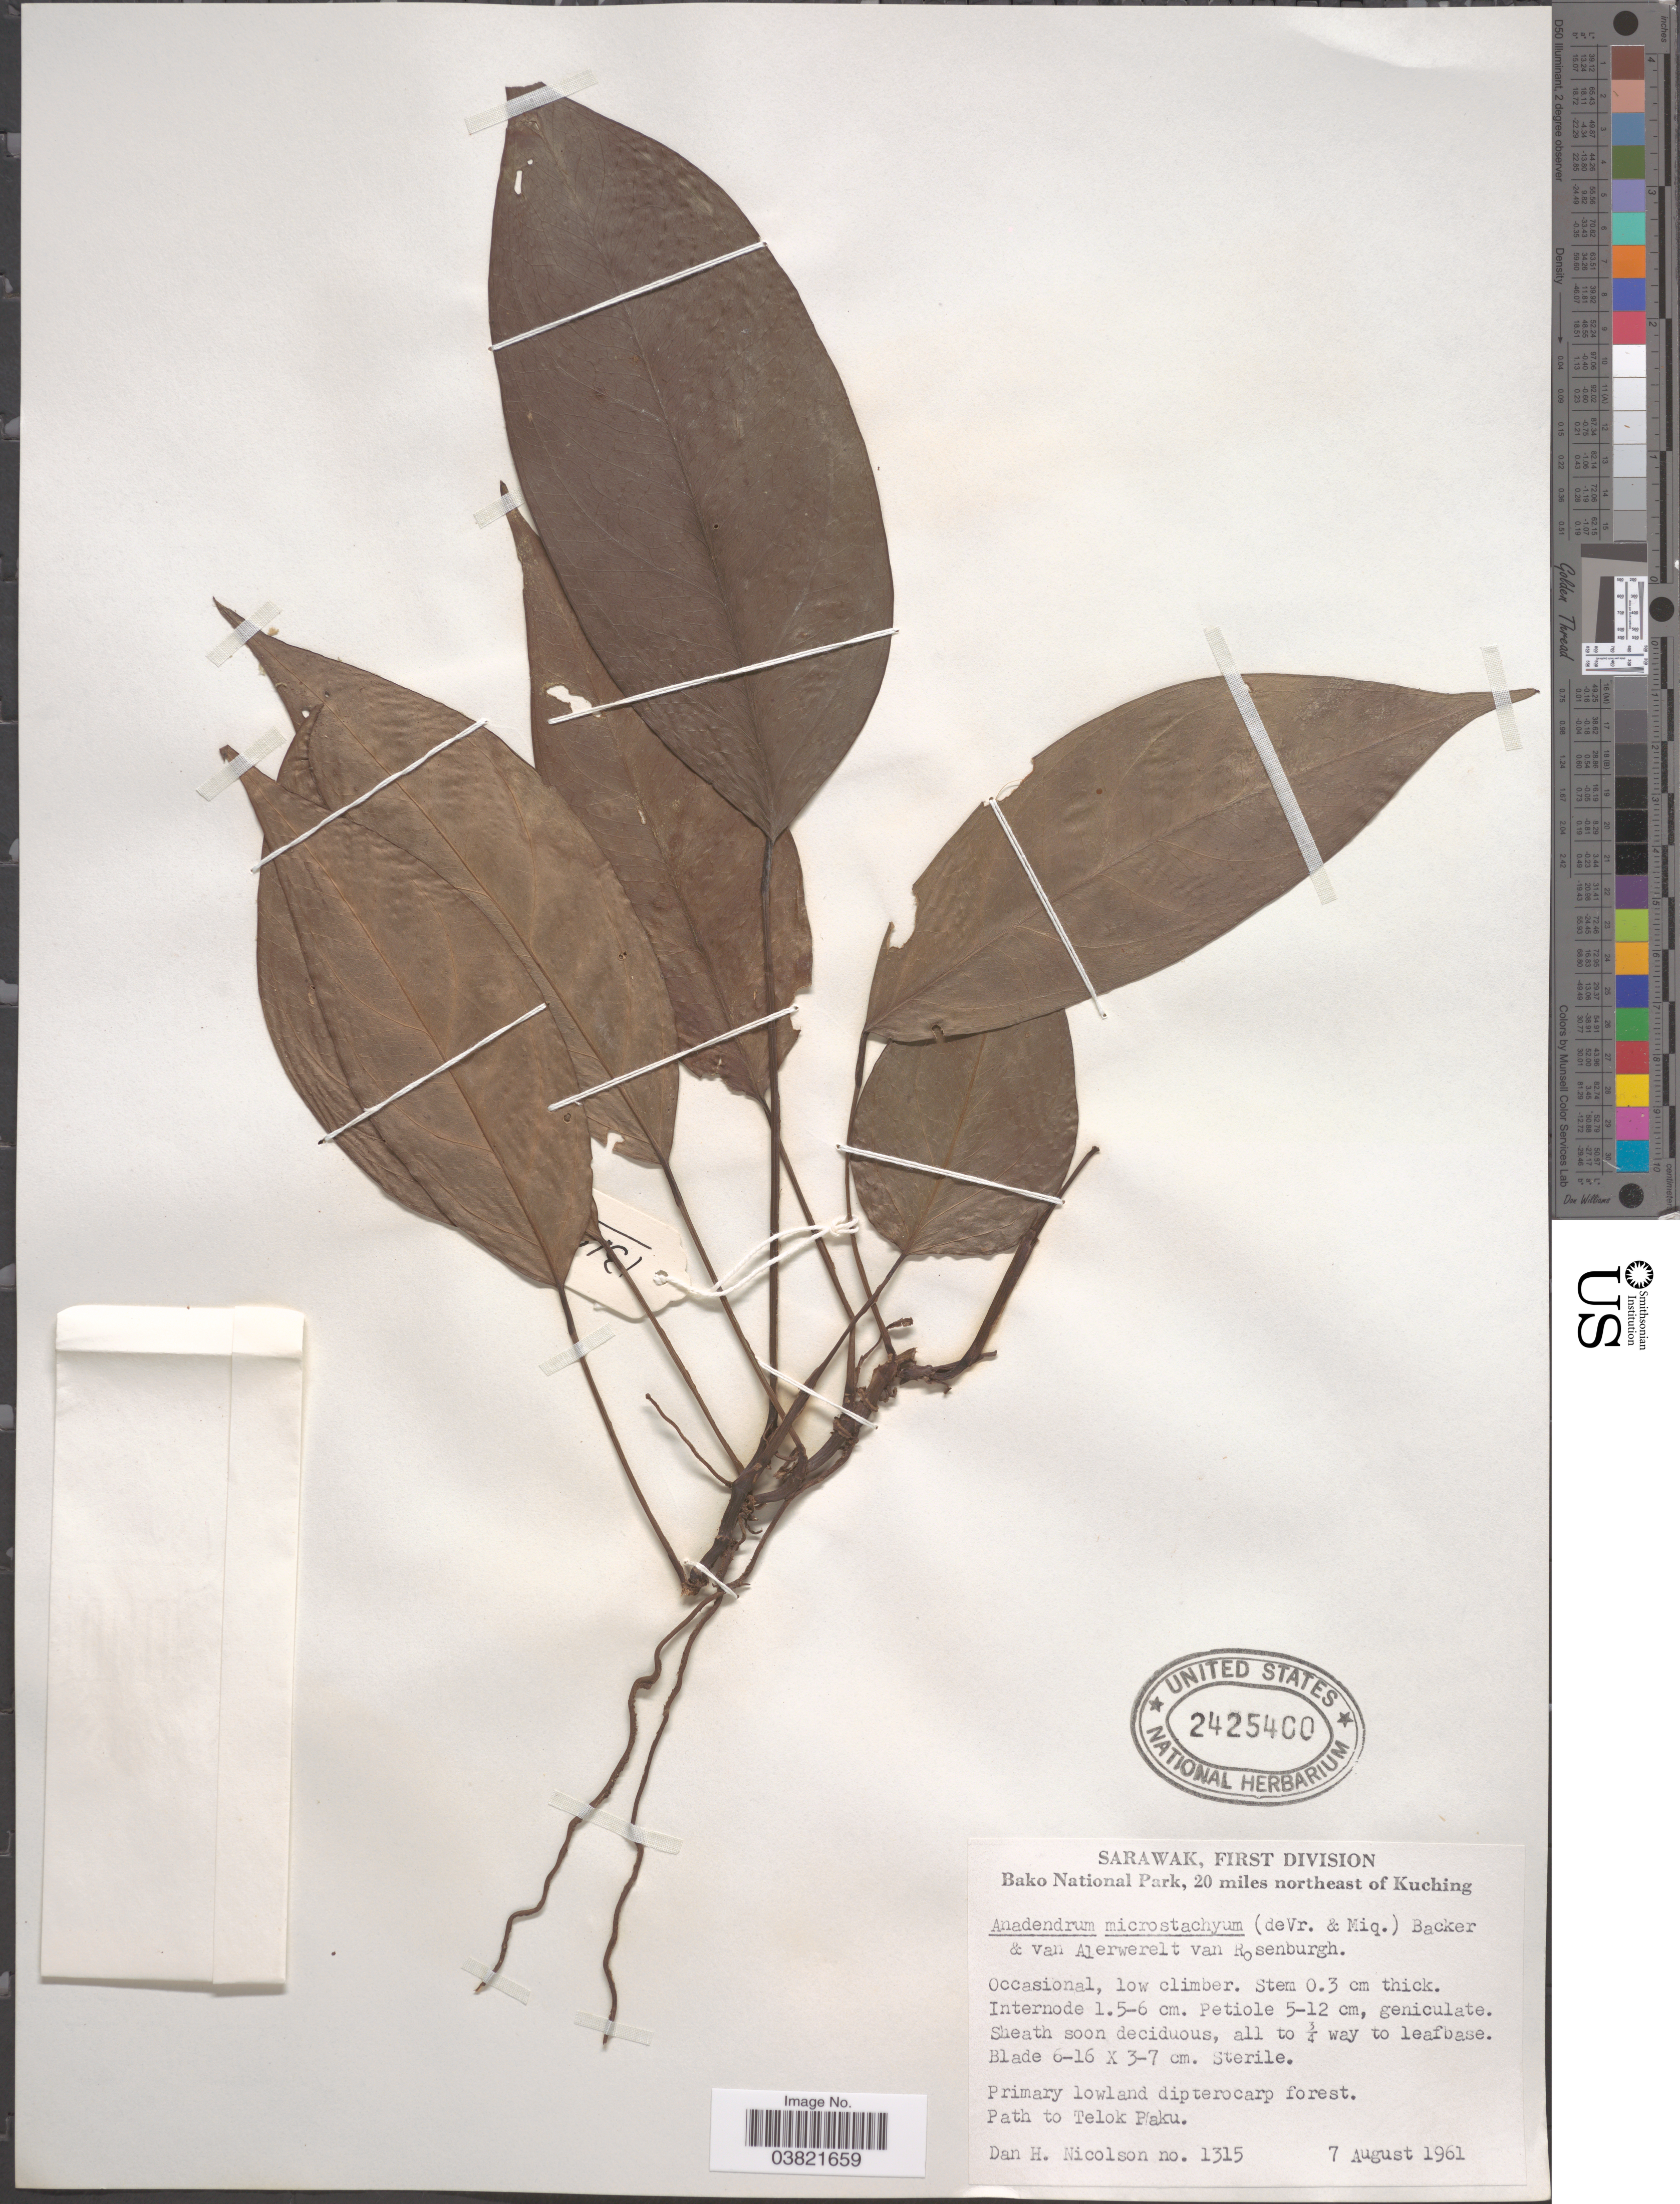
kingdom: Plantae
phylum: Tracheophyta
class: Liliopsida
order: Alismatales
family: Araceae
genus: Anadendrum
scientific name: Anadendrum microstachyum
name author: (de Vriese & Miq.) Backer & Alderw.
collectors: D. H. Nicolson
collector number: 1315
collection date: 1961-08-07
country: Malaysia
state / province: Sarawak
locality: First Division. Bako National Park, 20 miles northeast of Kuching. Primary lowland dipterocarp forest. Path to Telok Piaku.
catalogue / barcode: US 2425400